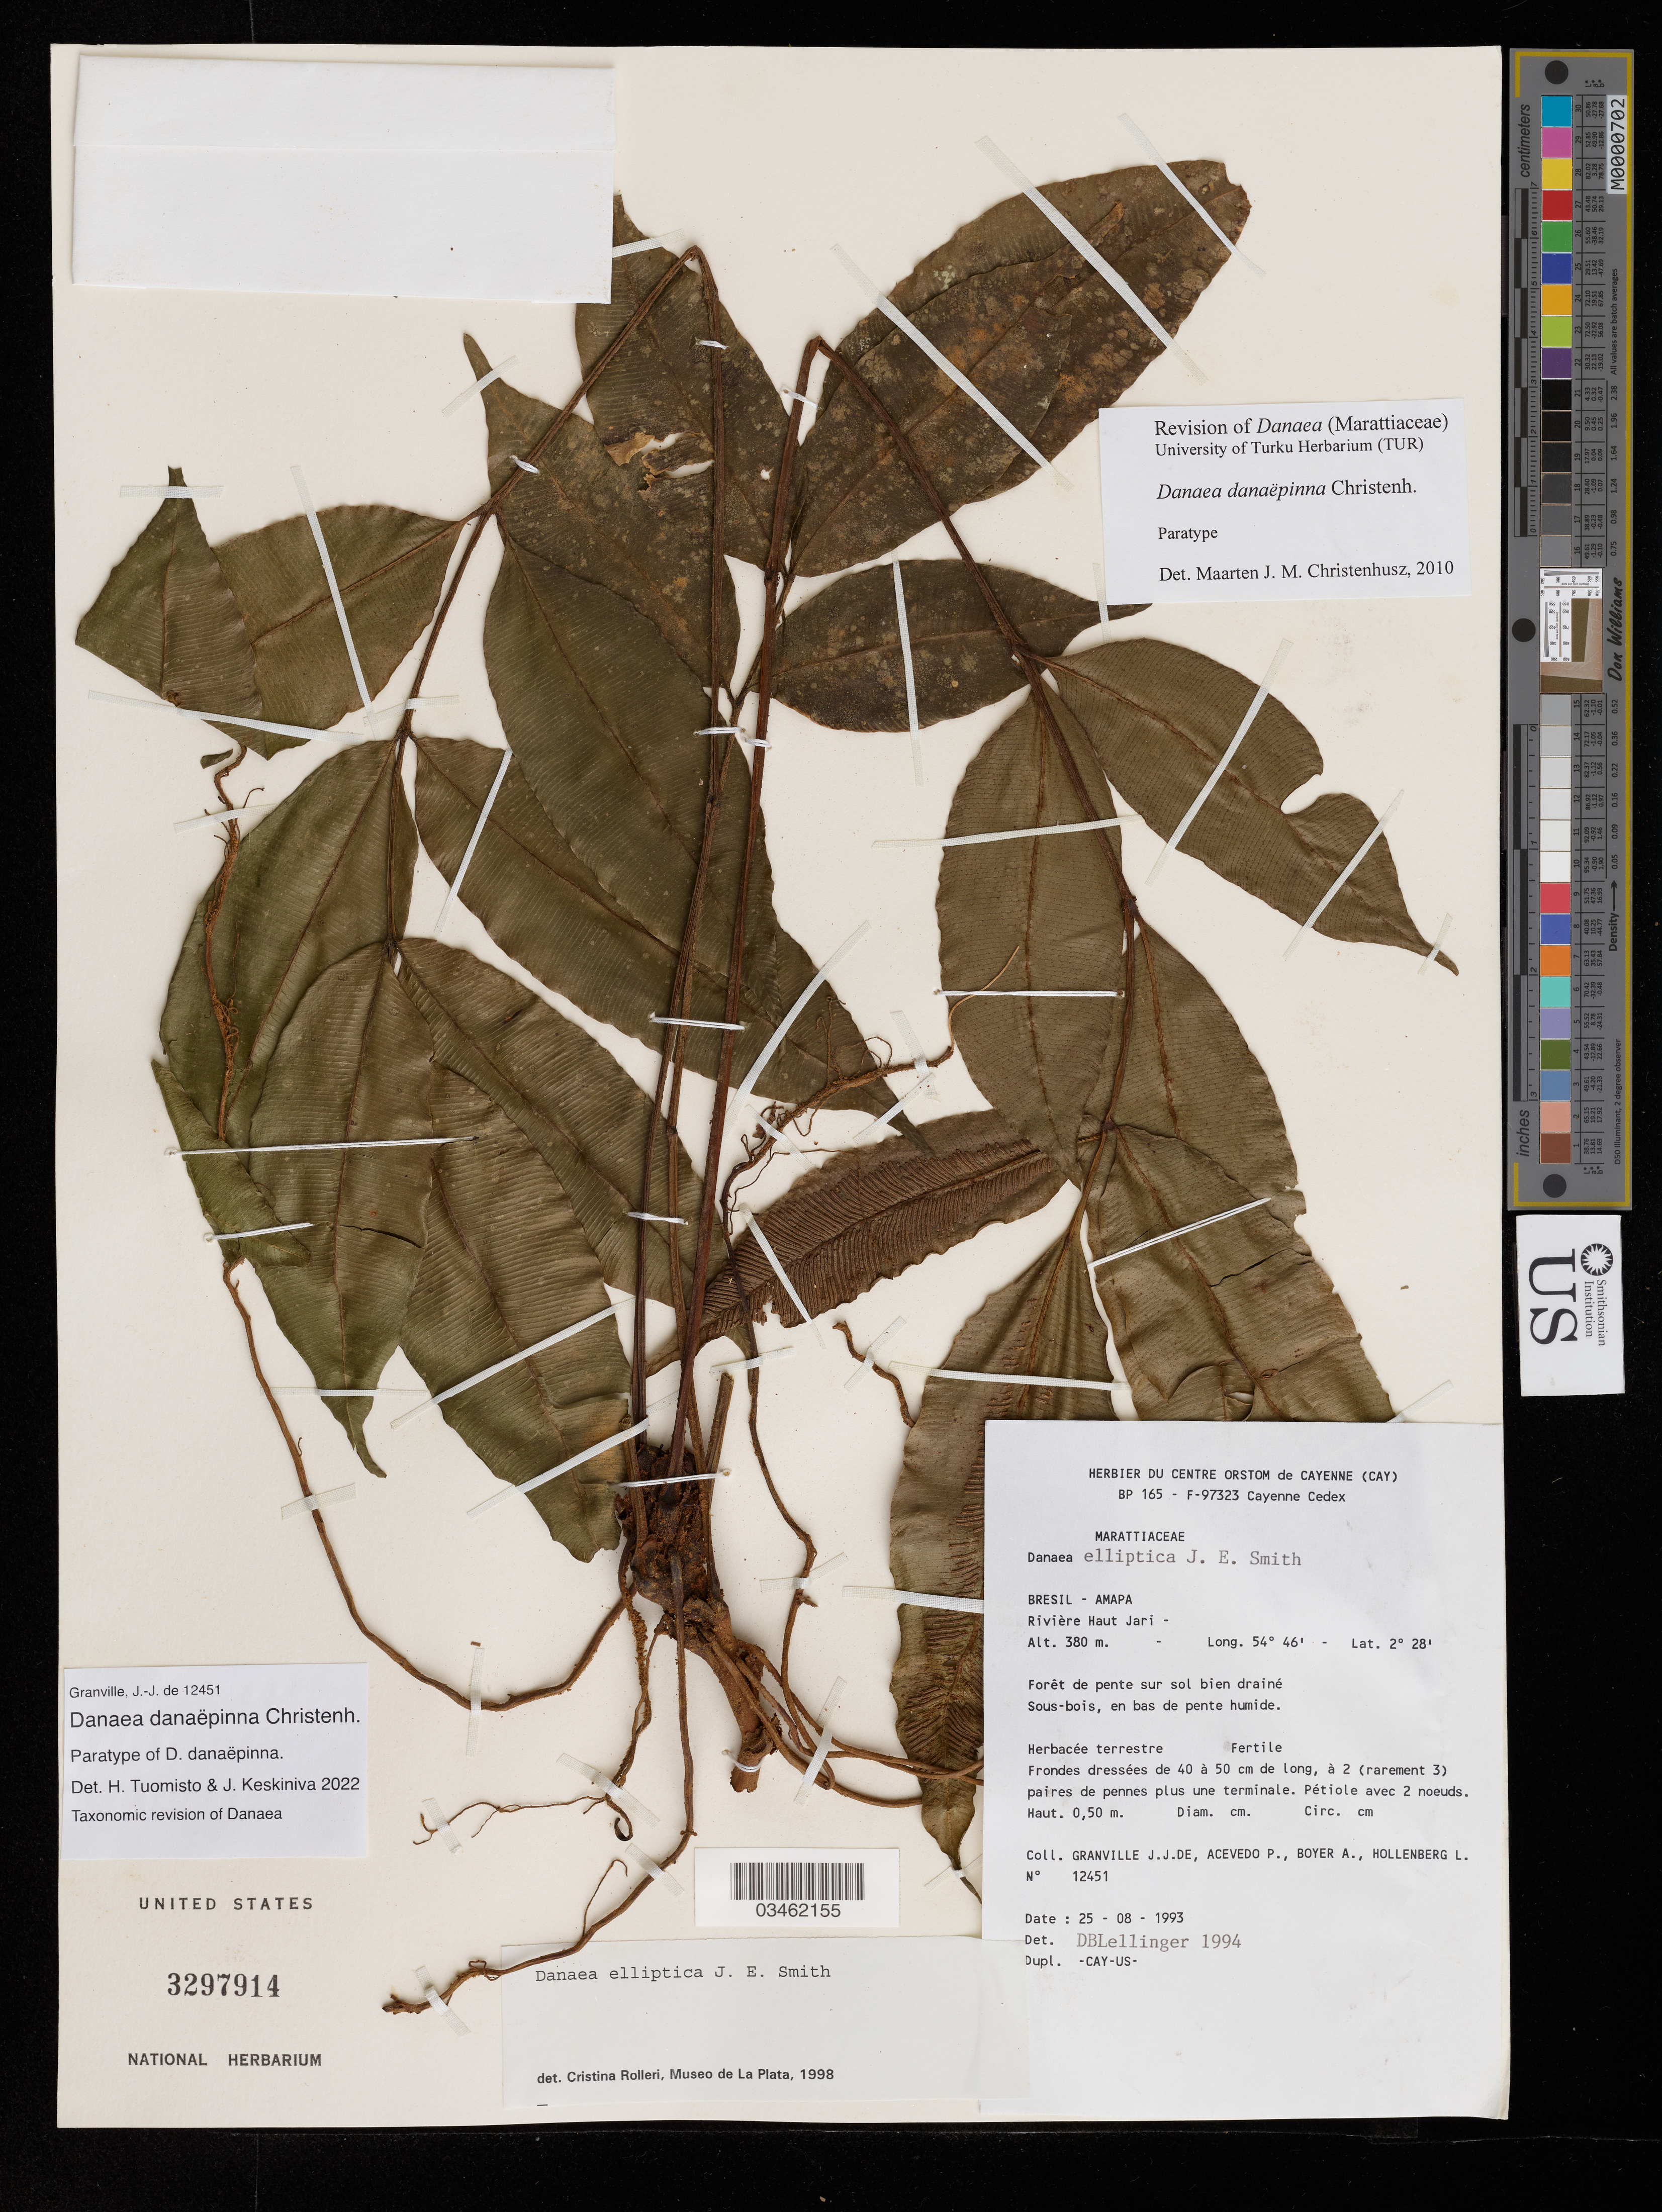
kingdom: Plantae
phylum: Tracheophyta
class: Polypodiopsida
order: Marattiales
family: Marattiaceae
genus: Danaea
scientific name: Danaea danaëpinna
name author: Christenh.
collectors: J.-J. de Granville, P. Acevedo, A. Boyer & L. A. Hollenberg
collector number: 12451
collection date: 1993-08-25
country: Brazil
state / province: Amapá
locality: Rivière Haut Jari.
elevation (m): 380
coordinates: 2 28 ?, 54 46 ?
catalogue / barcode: US 3297914